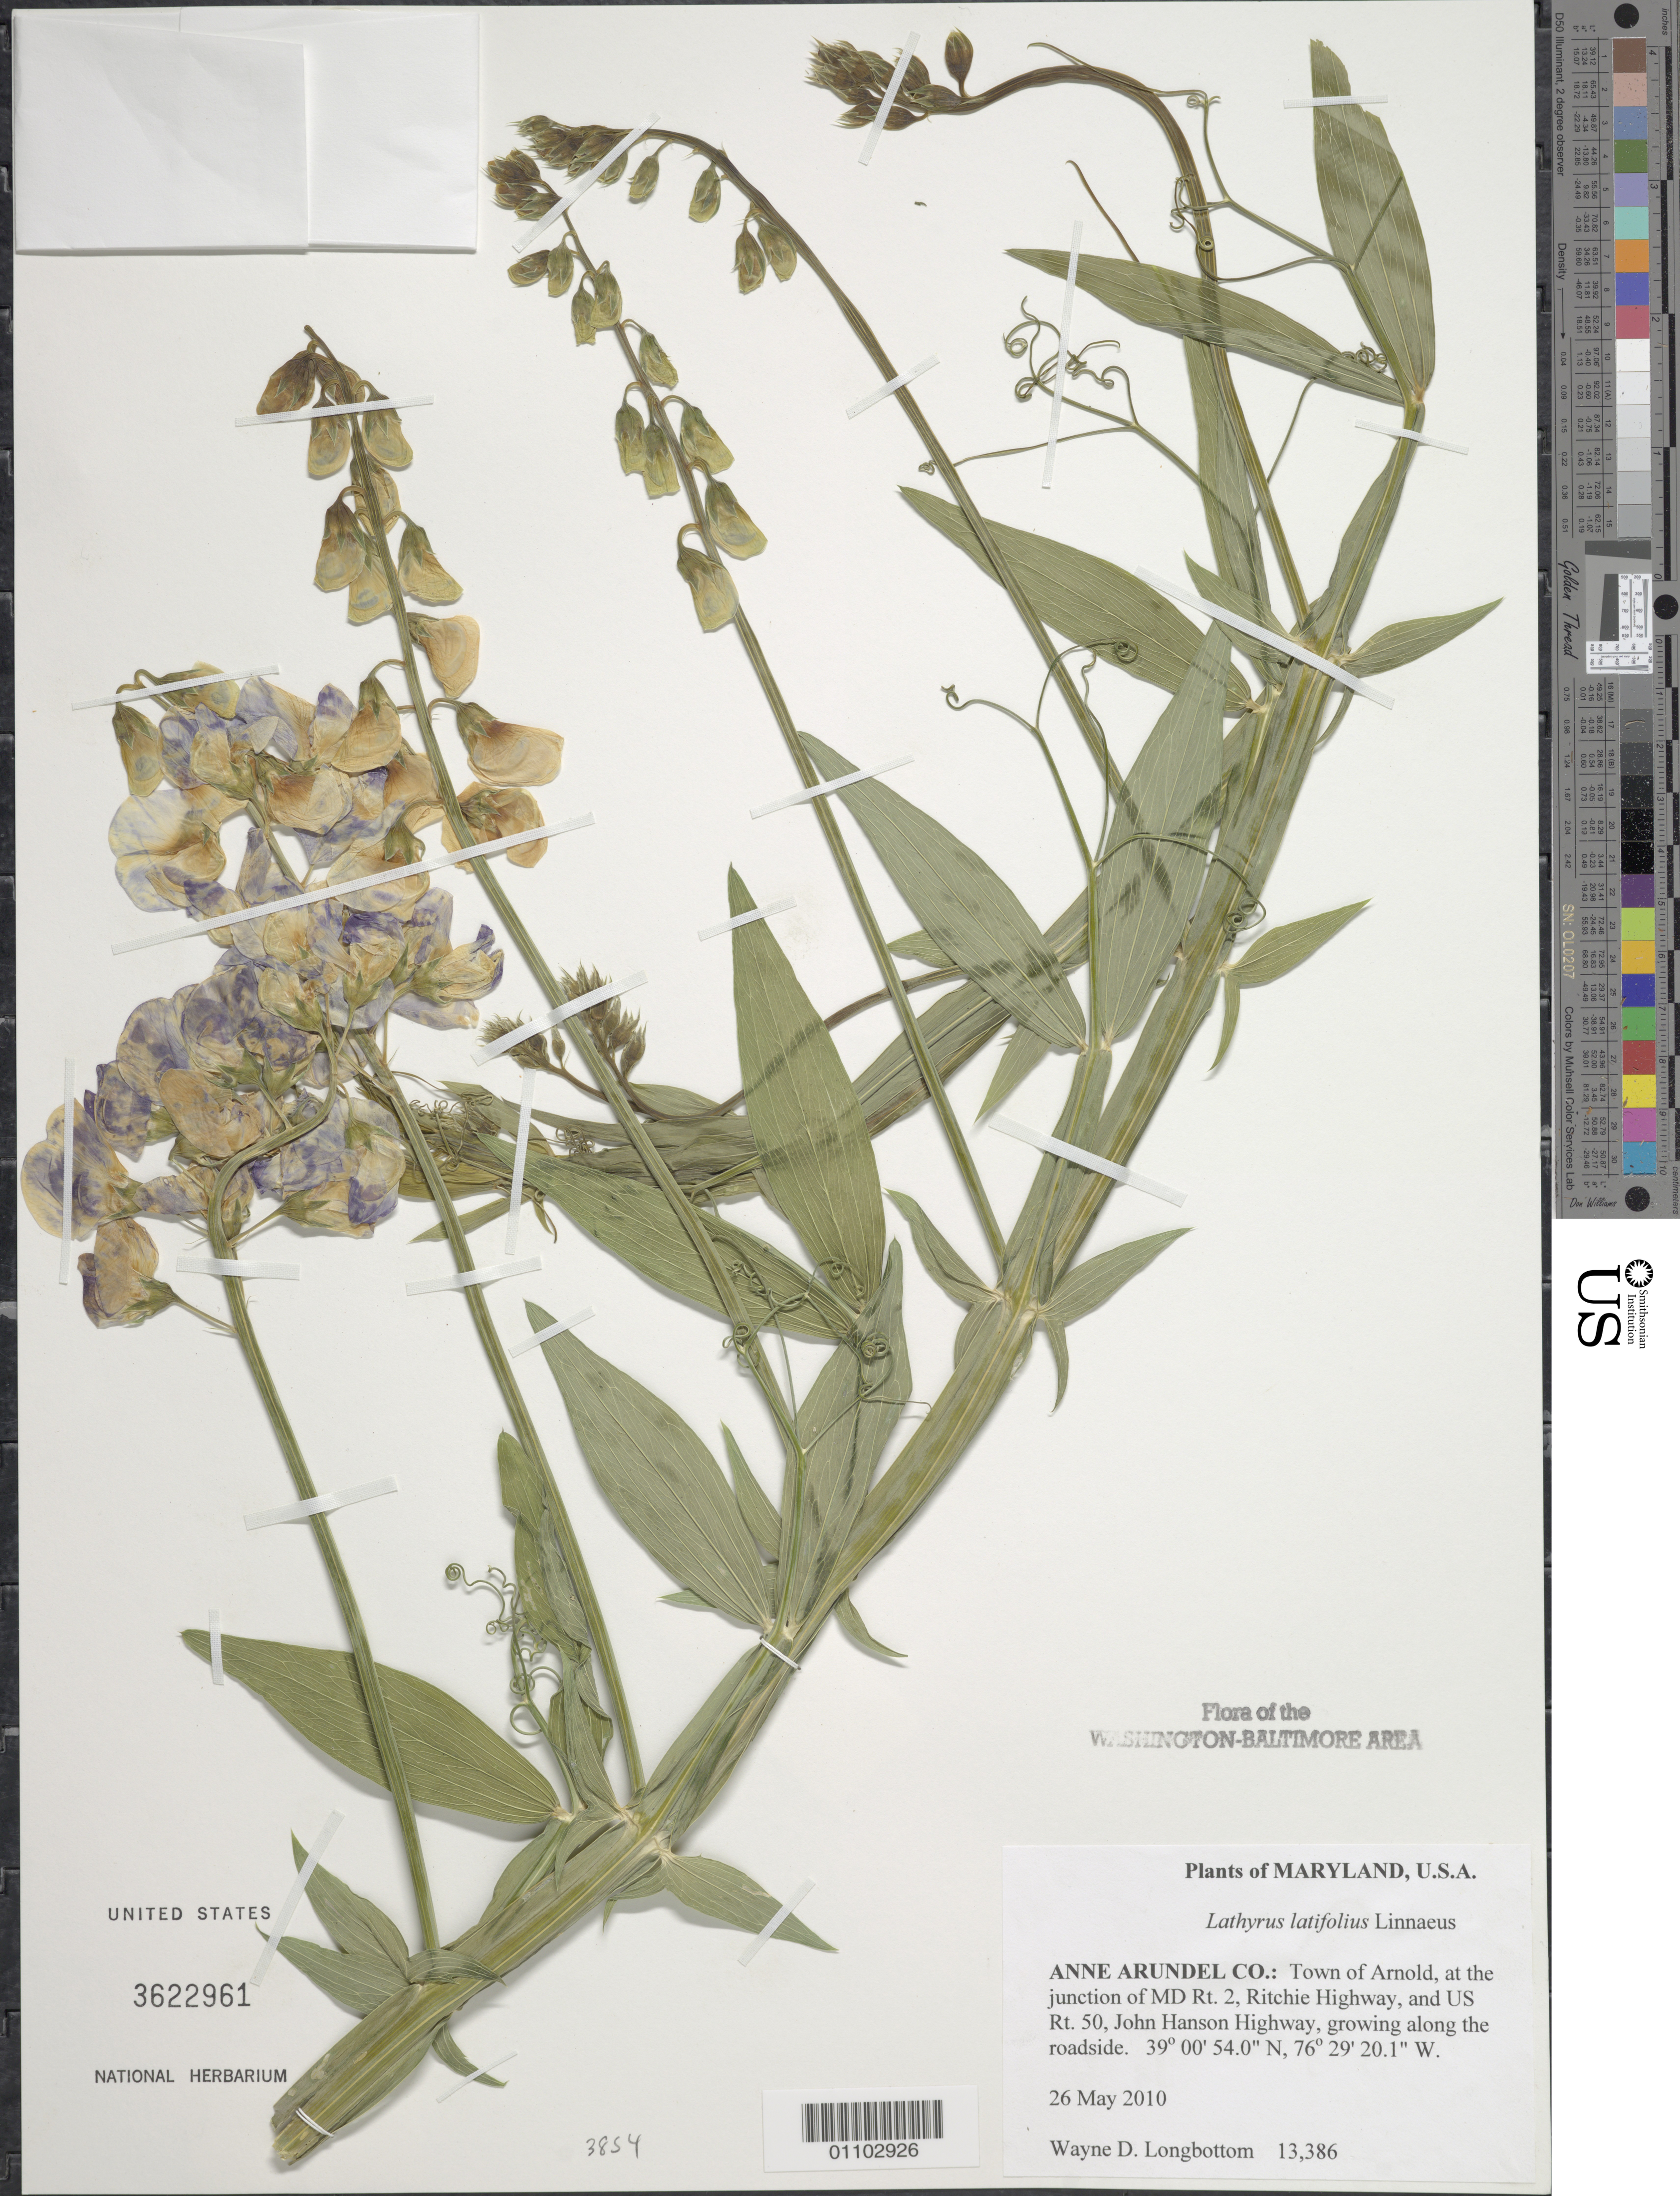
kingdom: Plantae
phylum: Tracheophyta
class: Magnoliopsida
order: Fabales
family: Fabaceae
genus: Lathyrus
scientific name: Lathyrus latifolius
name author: L.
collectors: W. D. Longbottom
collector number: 13386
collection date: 2010-05-26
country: United States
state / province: Maryland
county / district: Anne Arundel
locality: Town of Arnold, at the junction of MD Rt. 2, Ritchie Highway, and US Rt. 50, John Hanson Highway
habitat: Growing along the roadside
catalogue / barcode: US 3622961